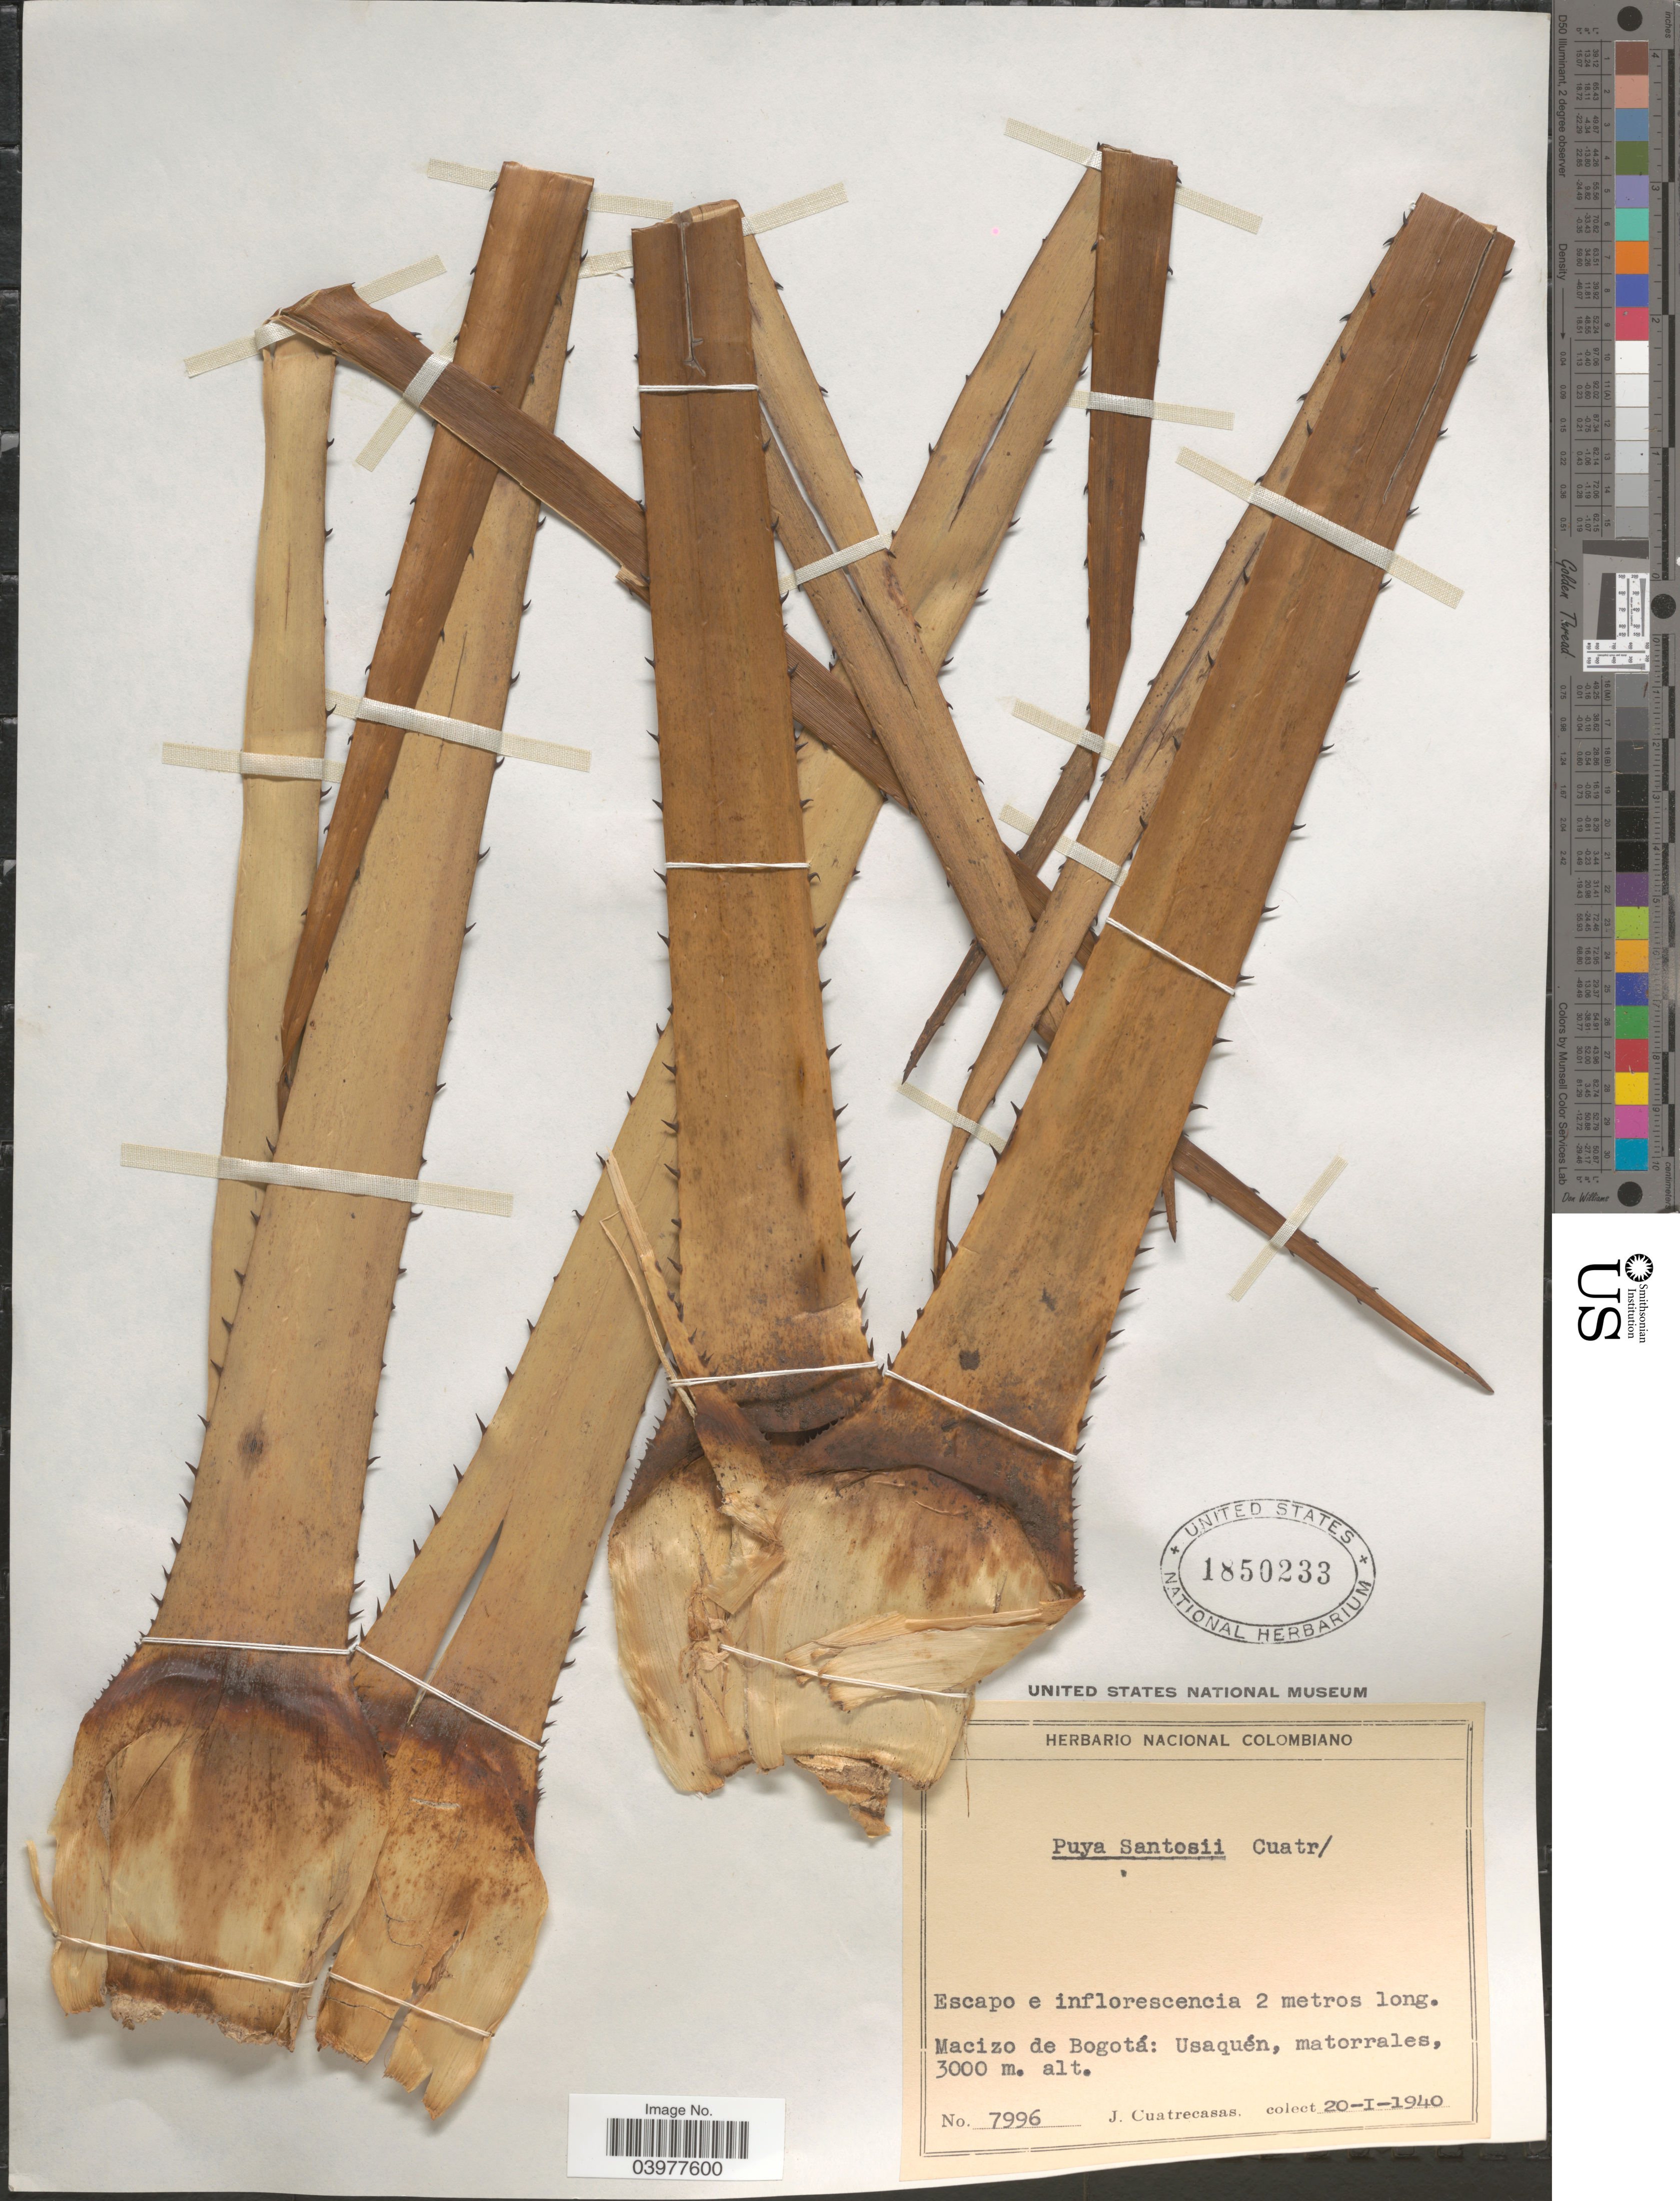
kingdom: Plantae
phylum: Tracheophyta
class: Liliopsida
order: Poales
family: Bromeliaceae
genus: Puya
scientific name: Puya santosii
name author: Cuatrec.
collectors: J. Cuatrecasas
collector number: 7996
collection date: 1940-01-20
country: Colombia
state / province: Bogota D.C.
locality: Macizo de Bogotá: Usaquén, matorrales.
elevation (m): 3000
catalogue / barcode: US 1850233